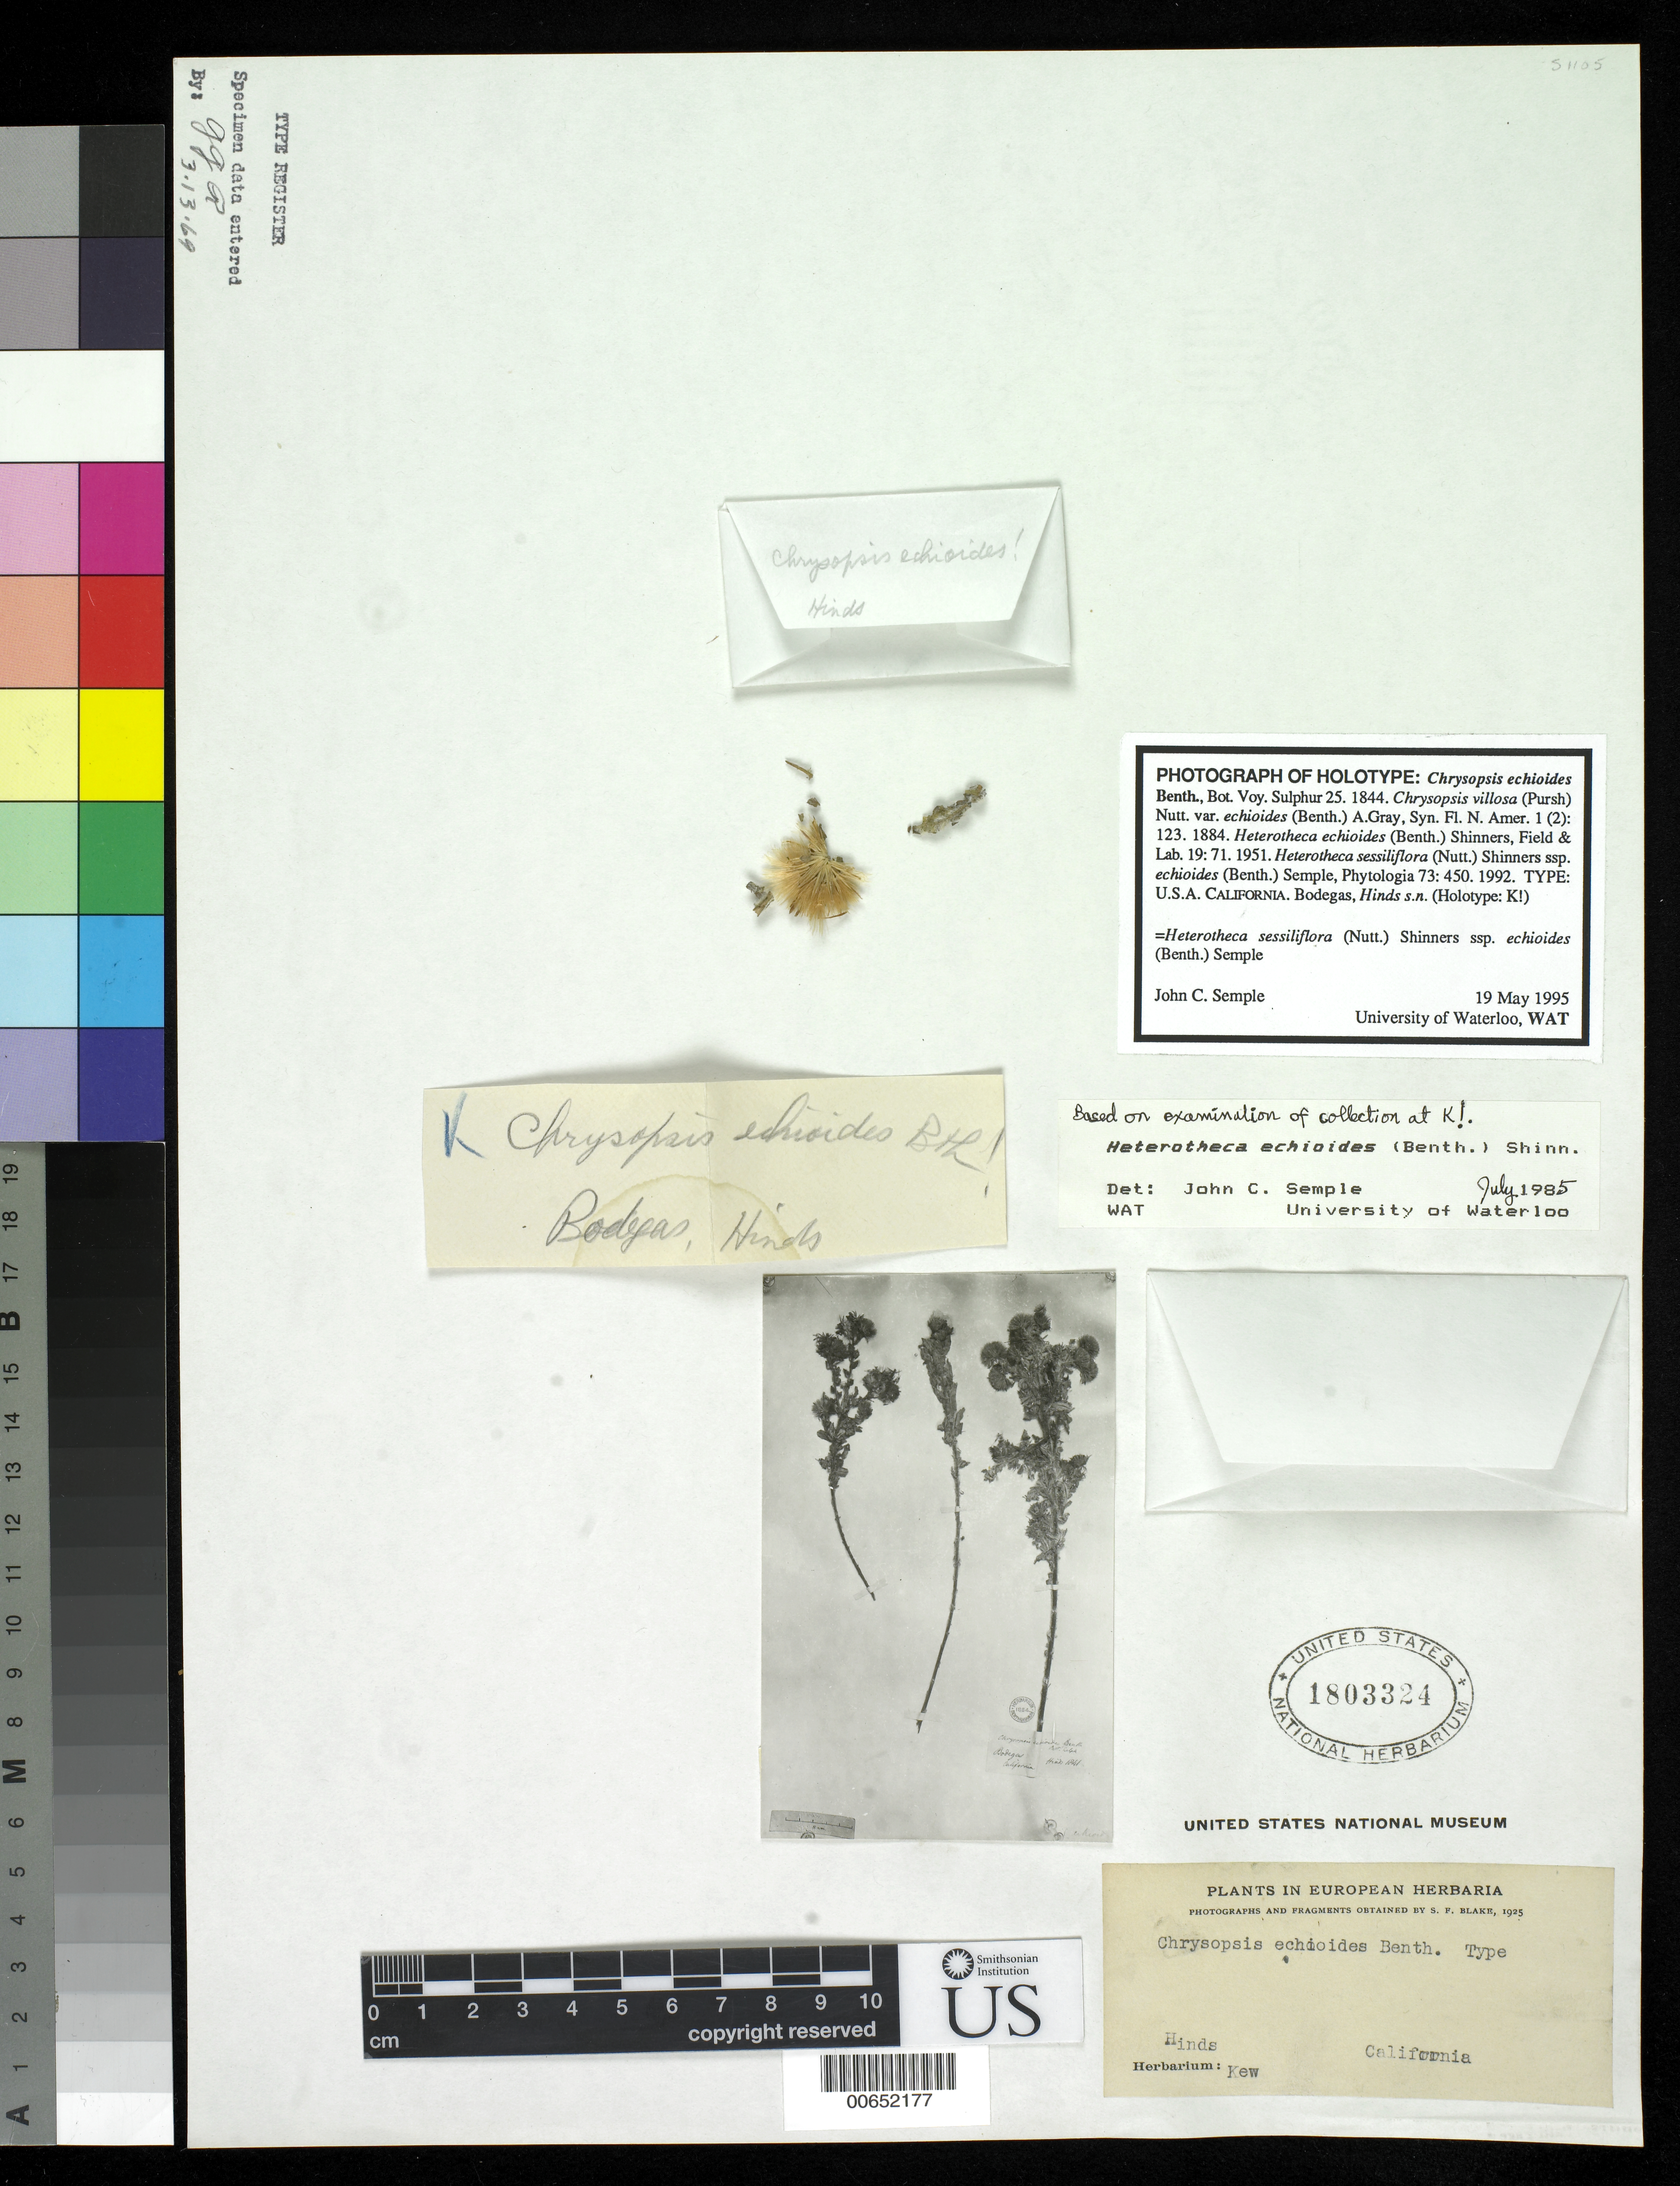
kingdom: Plantae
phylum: Tracheophyta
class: Magnoliopsida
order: Asterales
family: Asteraceae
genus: Chrysopsis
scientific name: Chrysopsis echioides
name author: Benth.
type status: Type Fragment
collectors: R. Hinds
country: United States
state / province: California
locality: Bodegas.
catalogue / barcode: US 1803324